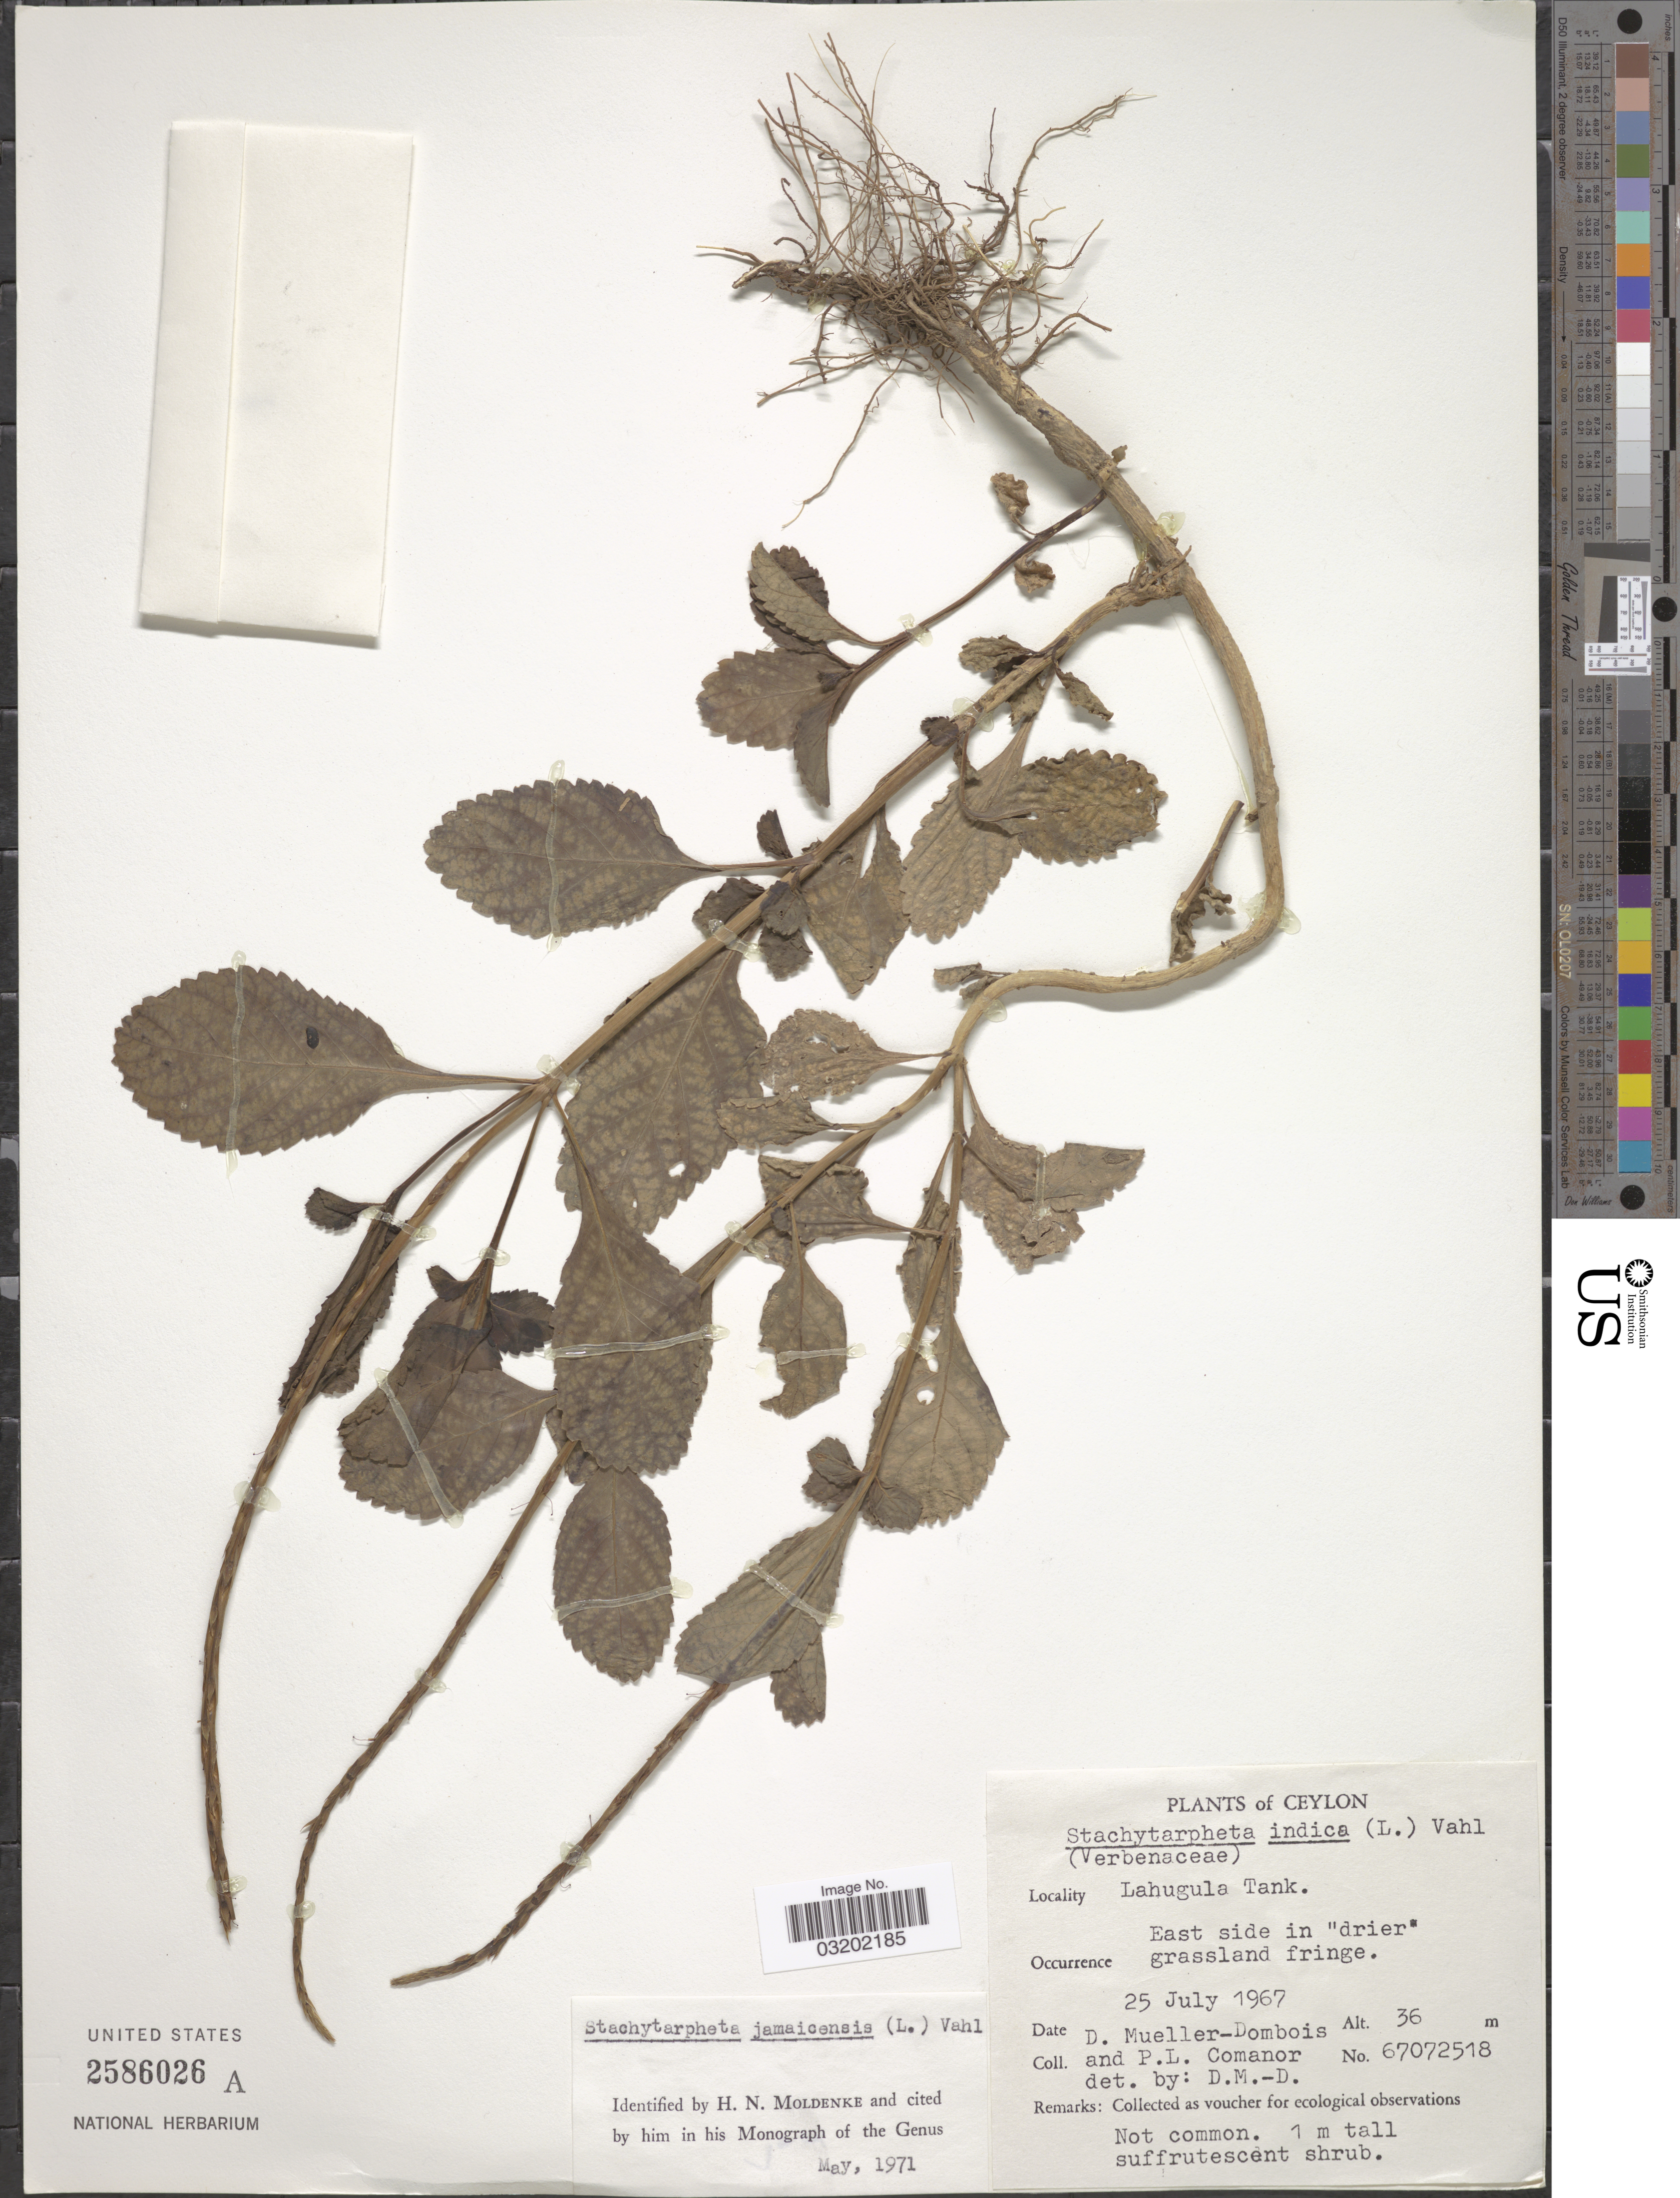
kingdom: Plantae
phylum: Tracheophyta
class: Magnoliopsida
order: Lamiales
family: Verbenaceae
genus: Stachytarpheta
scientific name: Stachytarpheta jamaicensis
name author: (L.) Vahl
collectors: D. Mueller-Dombois & P. Comanor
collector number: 67072518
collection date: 1967-07-25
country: Sri Lanka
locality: Ceylon. Lahugula Tank. East side.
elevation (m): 36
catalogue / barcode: US 2586026A